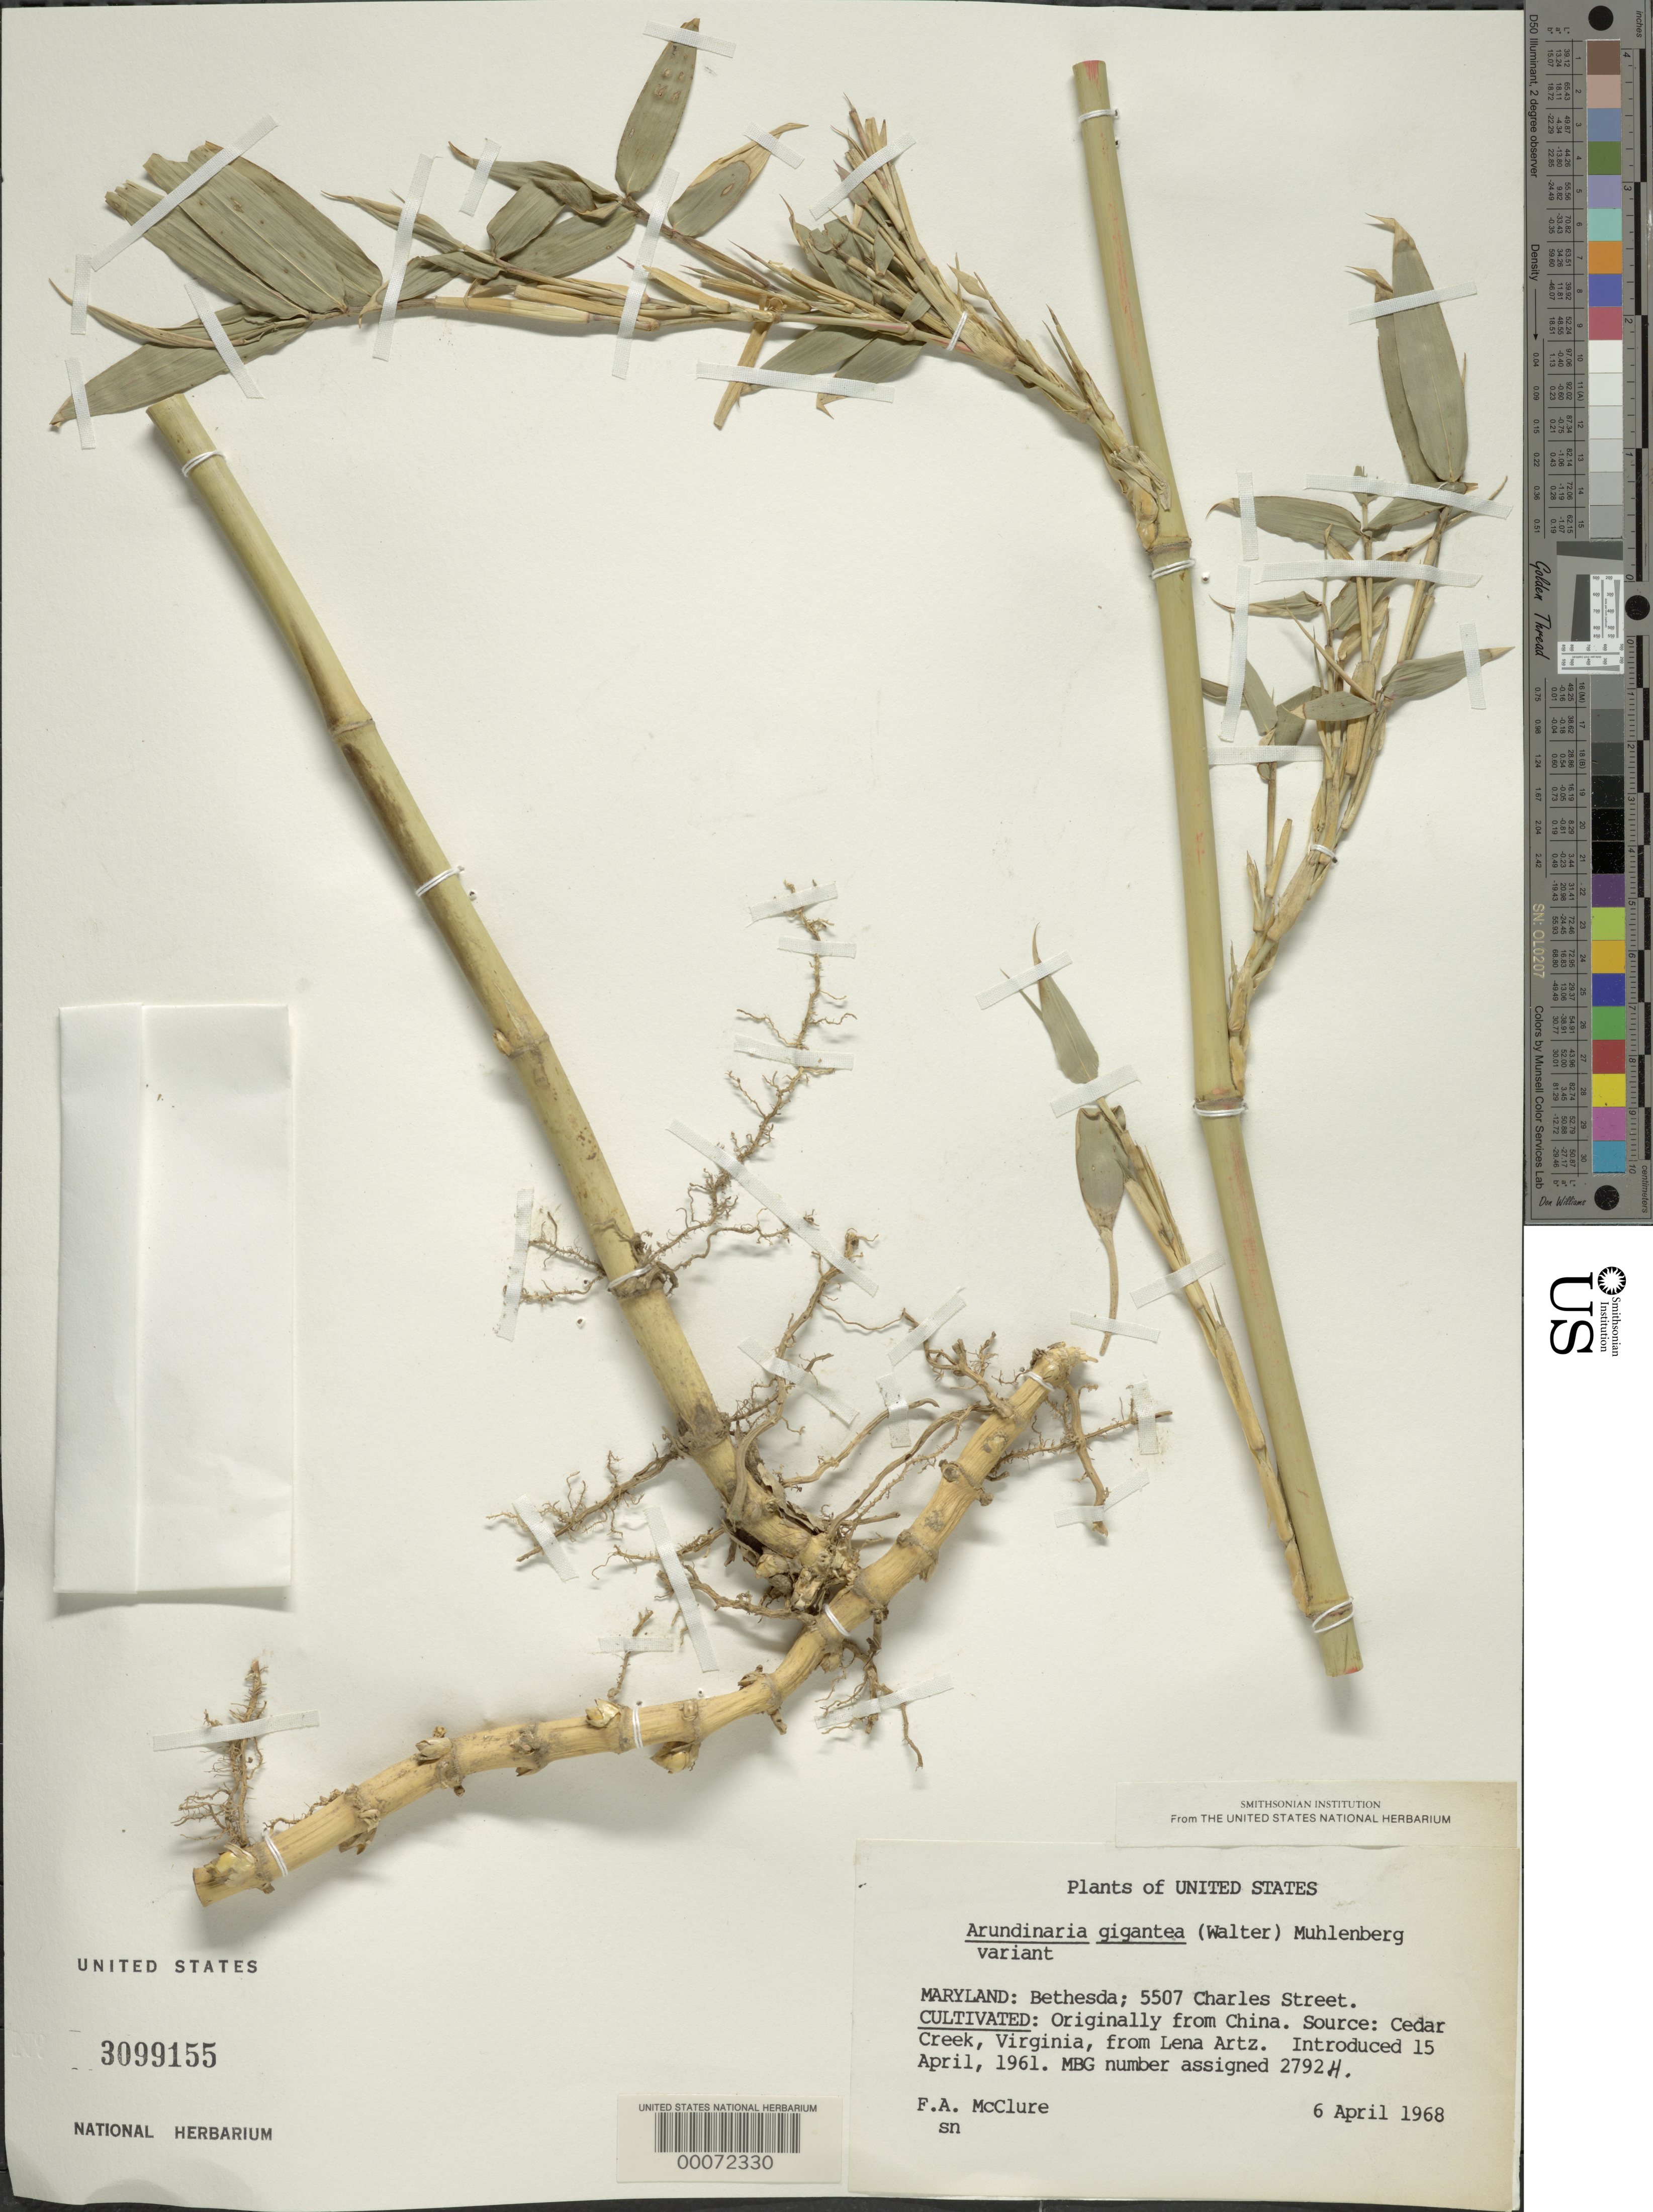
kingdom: Plantae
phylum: Tracheophyta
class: Liliopsida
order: Poales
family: Poaceae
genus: Arundinaria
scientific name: Arundinaria gigantea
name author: (Walter) Muhl.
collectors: F. A. McClure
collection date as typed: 06 Apr 1968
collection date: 1968-04-06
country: United States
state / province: Maryland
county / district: Montgomery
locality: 5507 Charles Street, Bethesda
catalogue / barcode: US 3099155